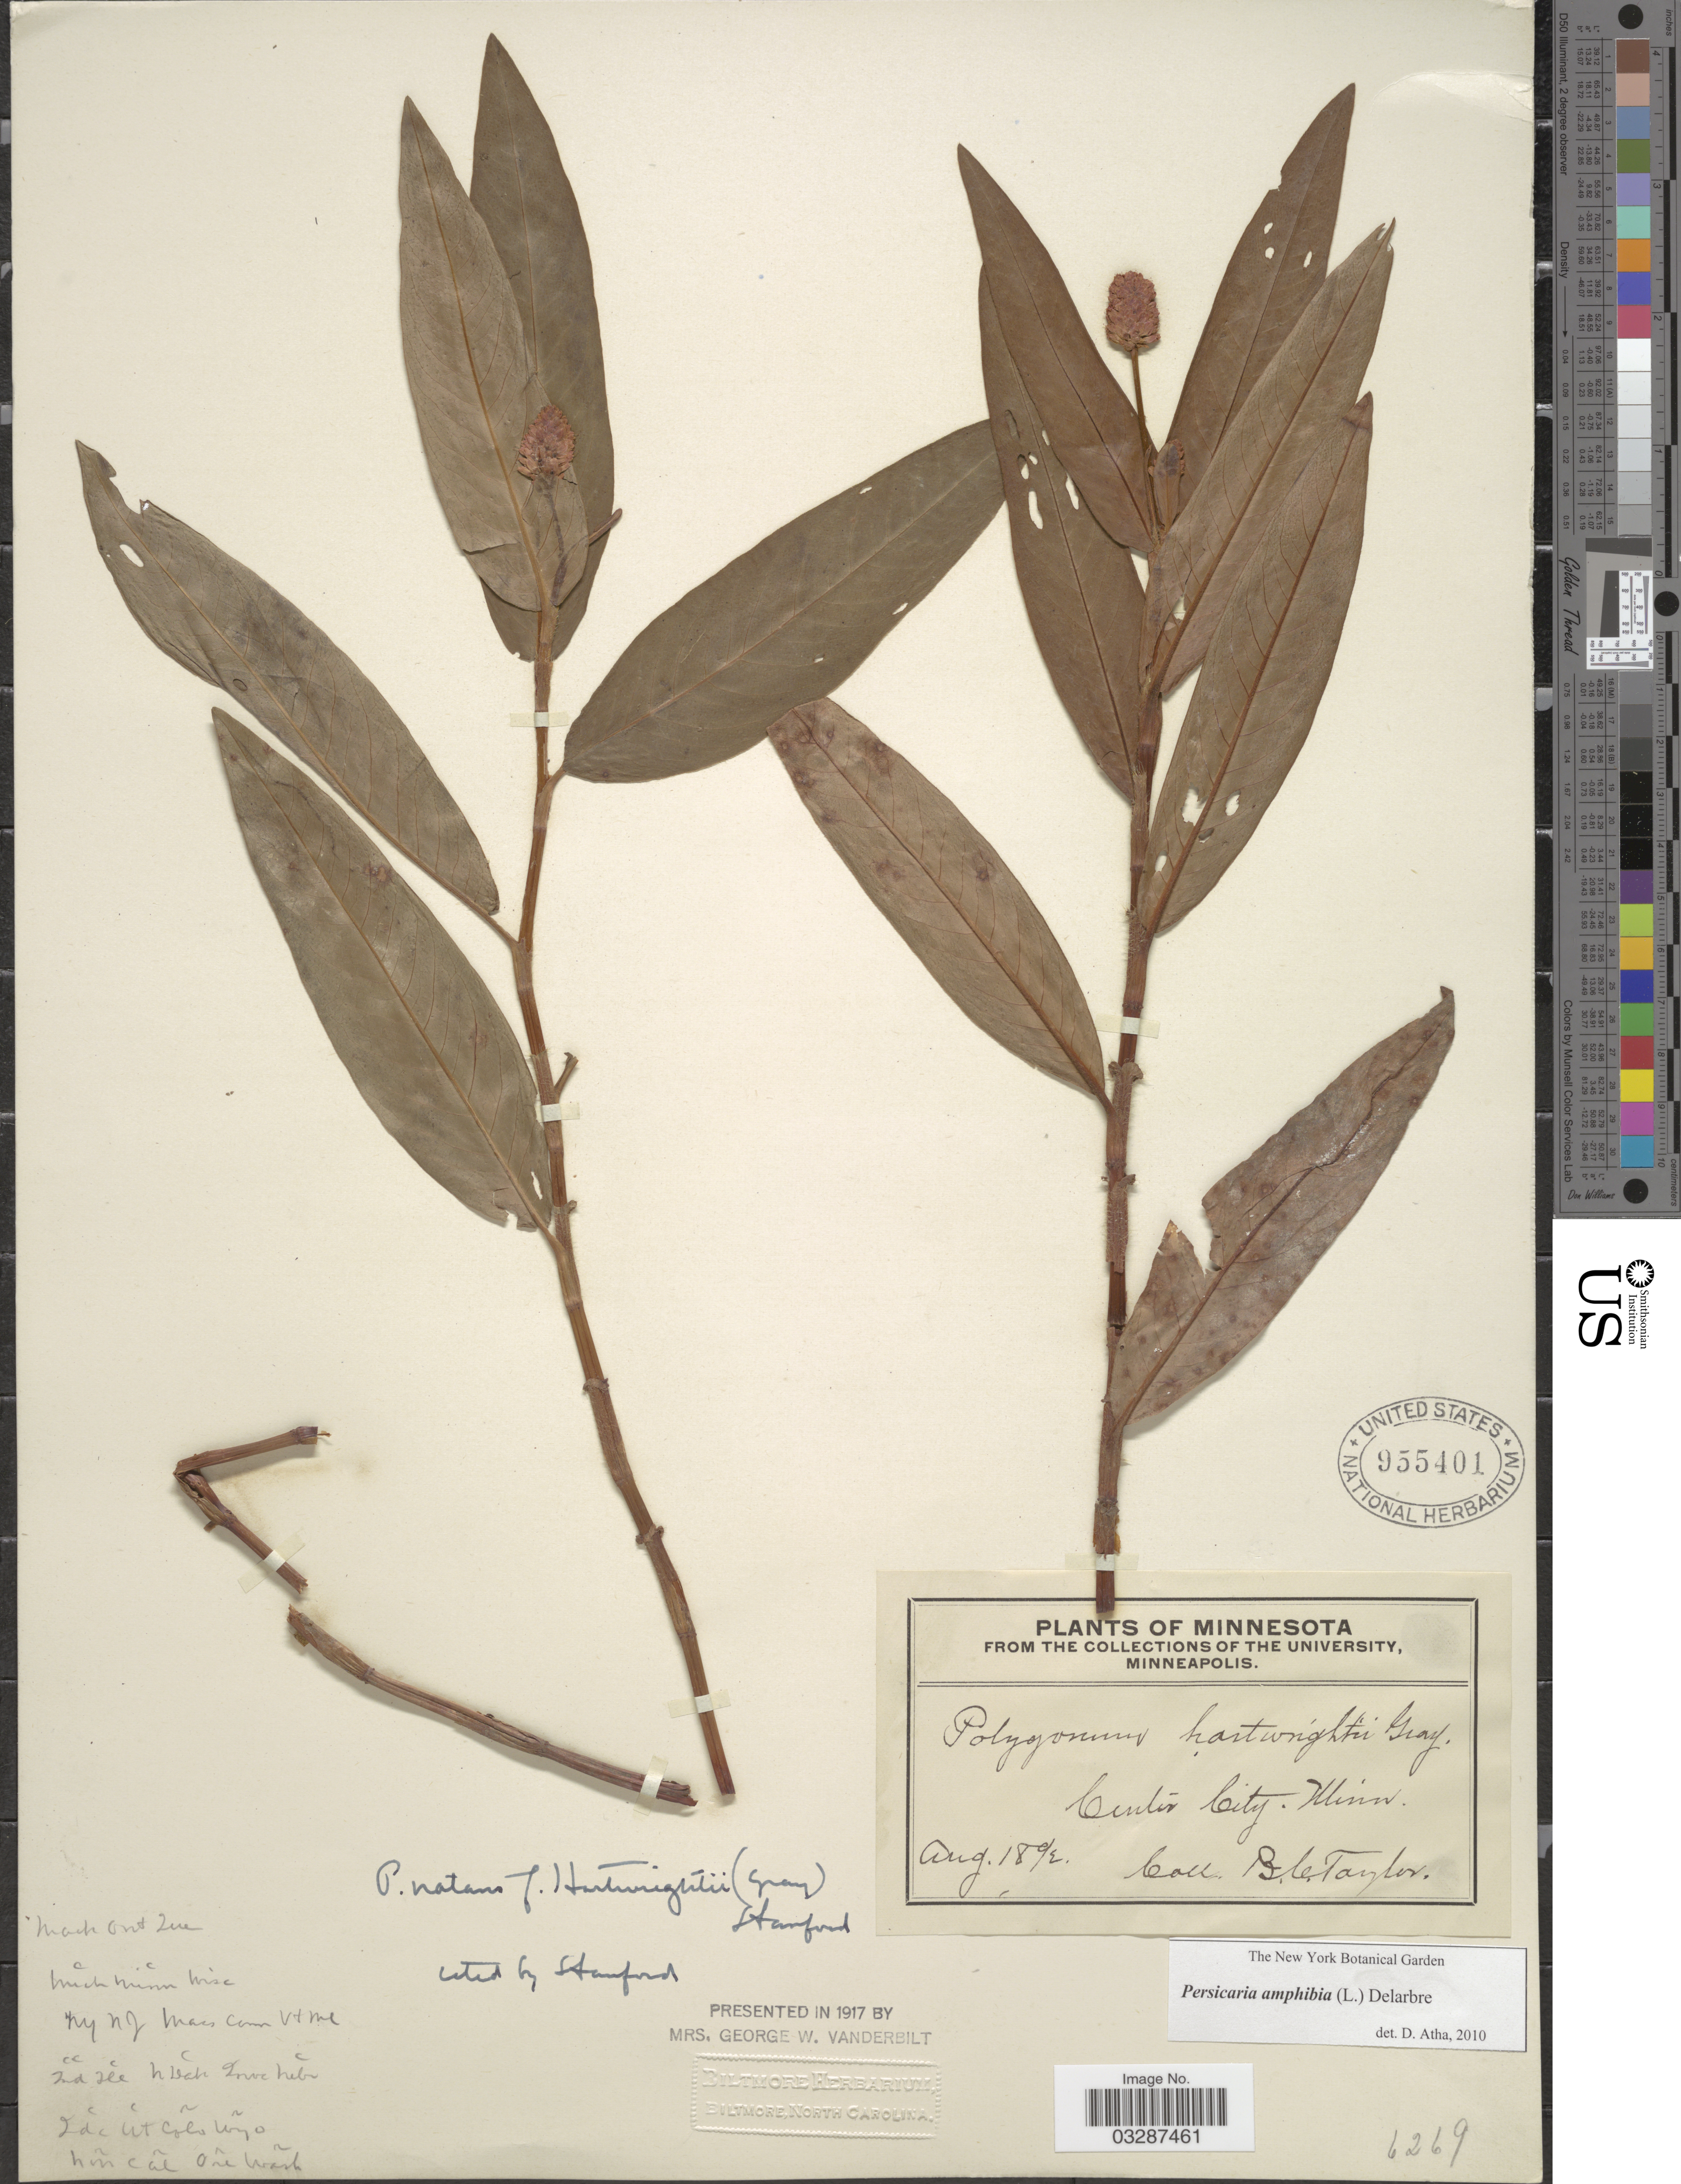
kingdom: Plantae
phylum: Tracheophyta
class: Magnoliopsida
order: Caryophyllales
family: Polygonaceae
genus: Persicaria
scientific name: Persicaria amphibia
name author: (L.) Delarbre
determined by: Atha, D. E.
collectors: B. C. Taylor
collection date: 1892-08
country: United States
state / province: Minnesota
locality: Center City.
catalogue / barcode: US 955401